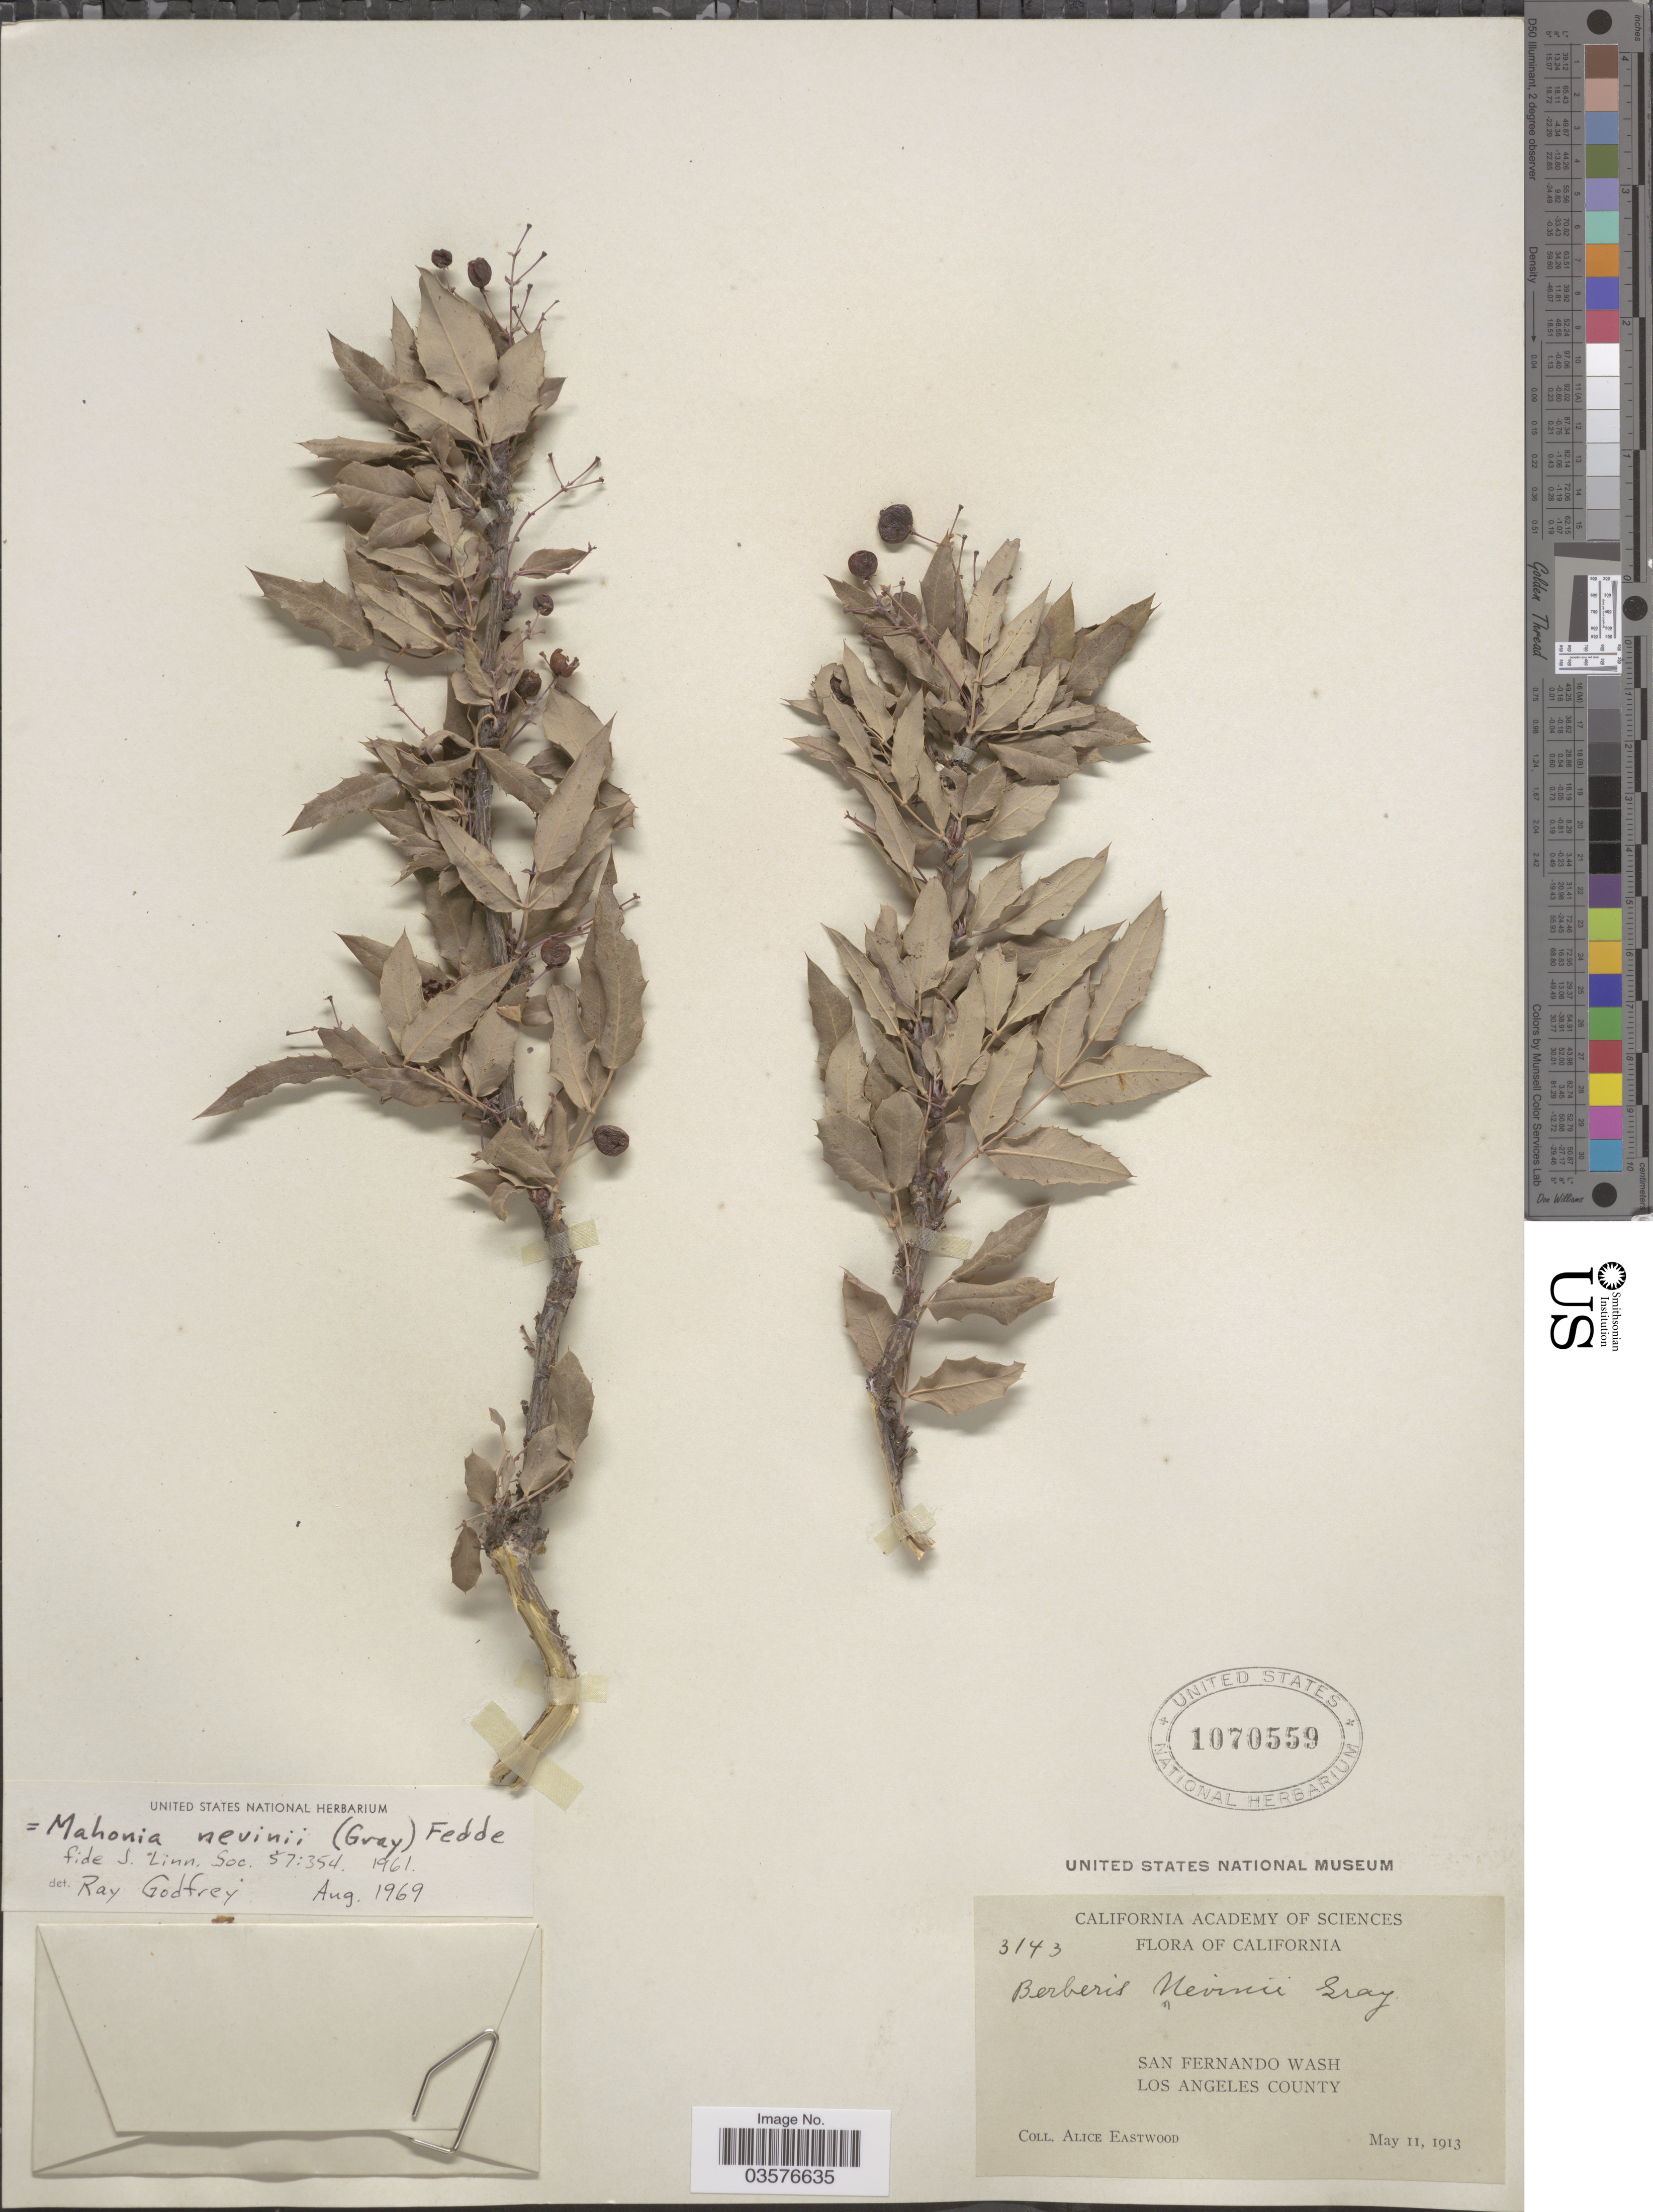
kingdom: Plantae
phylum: Tracheophyta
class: Magnoliopsida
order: Ranunculales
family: Berberidaceae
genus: Mahonia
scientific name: Mahonia nevinii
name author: (A. Gray) Fedde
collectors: A. Eastwood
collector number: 3143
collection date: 1913-05-11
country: United States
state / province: California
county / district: Los Angeles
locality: San Fernando Wash, Los Angeles County.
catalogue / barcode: US 1070559